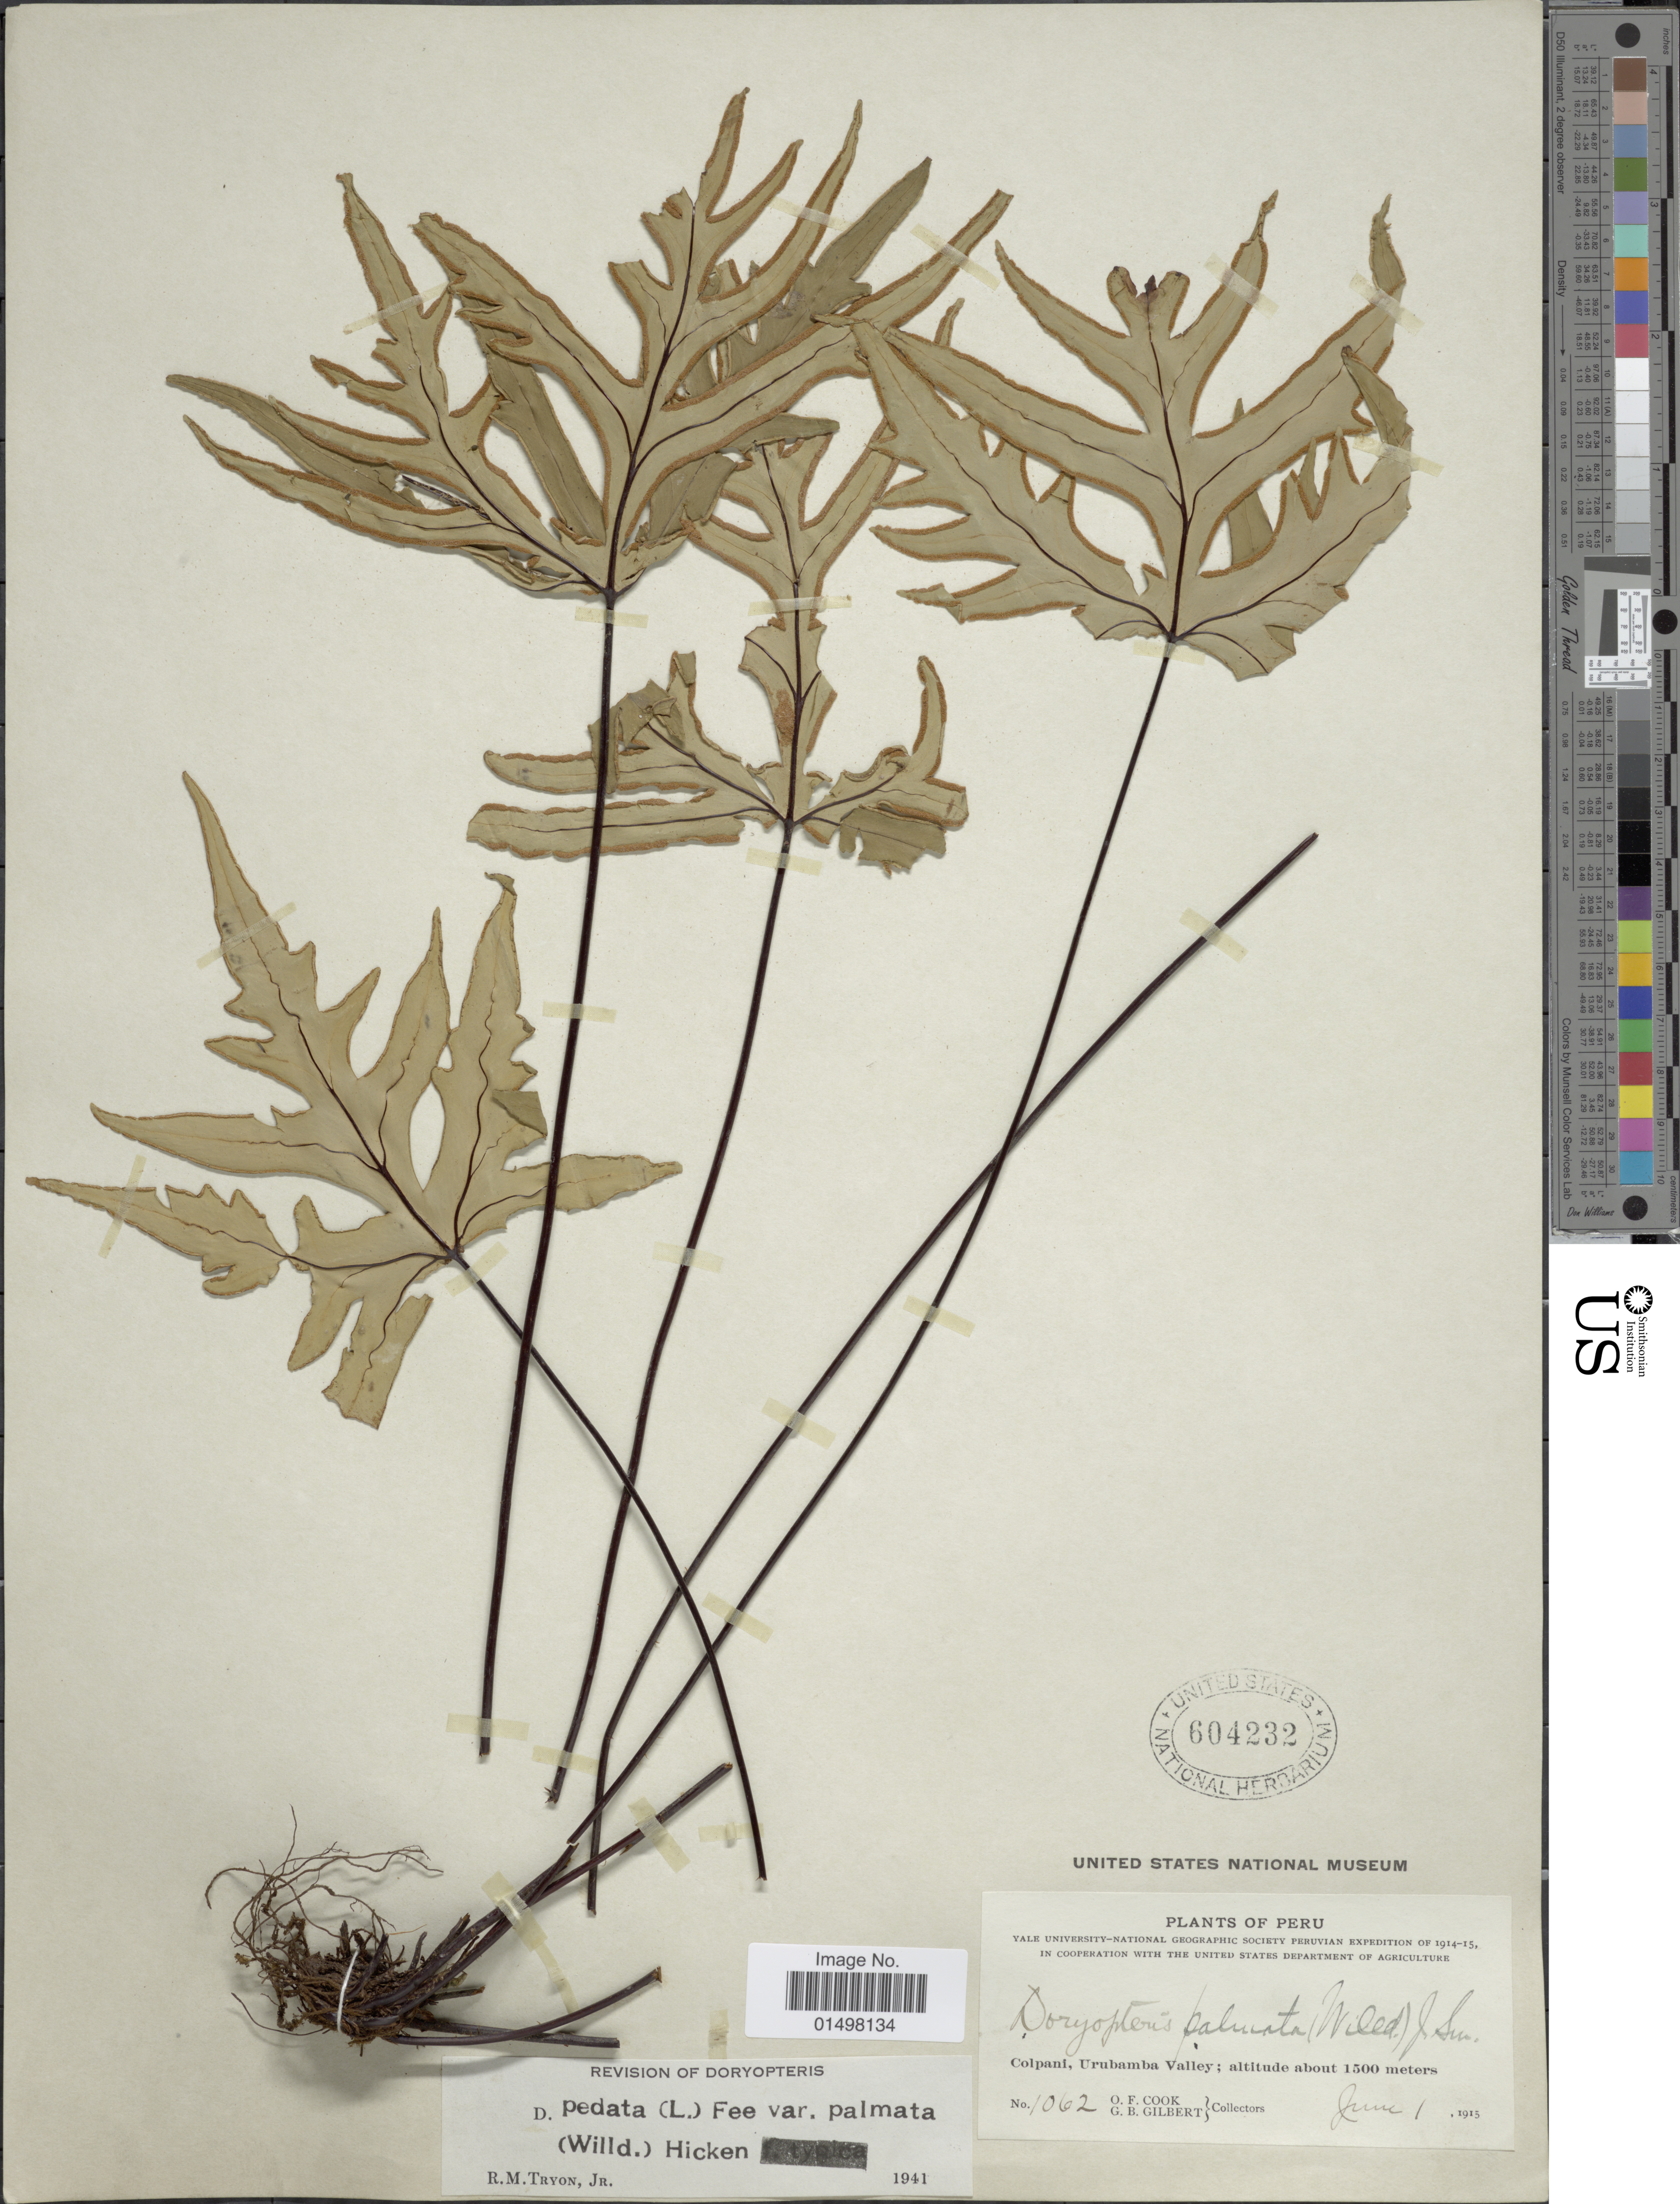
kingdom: Plantae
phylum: Tracheophyta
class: Polypodiopsida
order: Polypodiales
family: Pteridaceae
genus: Doryopteris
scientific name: Doryopteris pedata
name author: (L.) Fée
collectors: O. F. Cook & G. B. Gilbert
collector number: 1062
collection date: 1915-06-01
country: Peru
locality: Colpani, Urubamba Valley.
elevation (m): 1500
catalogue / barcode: US 604232